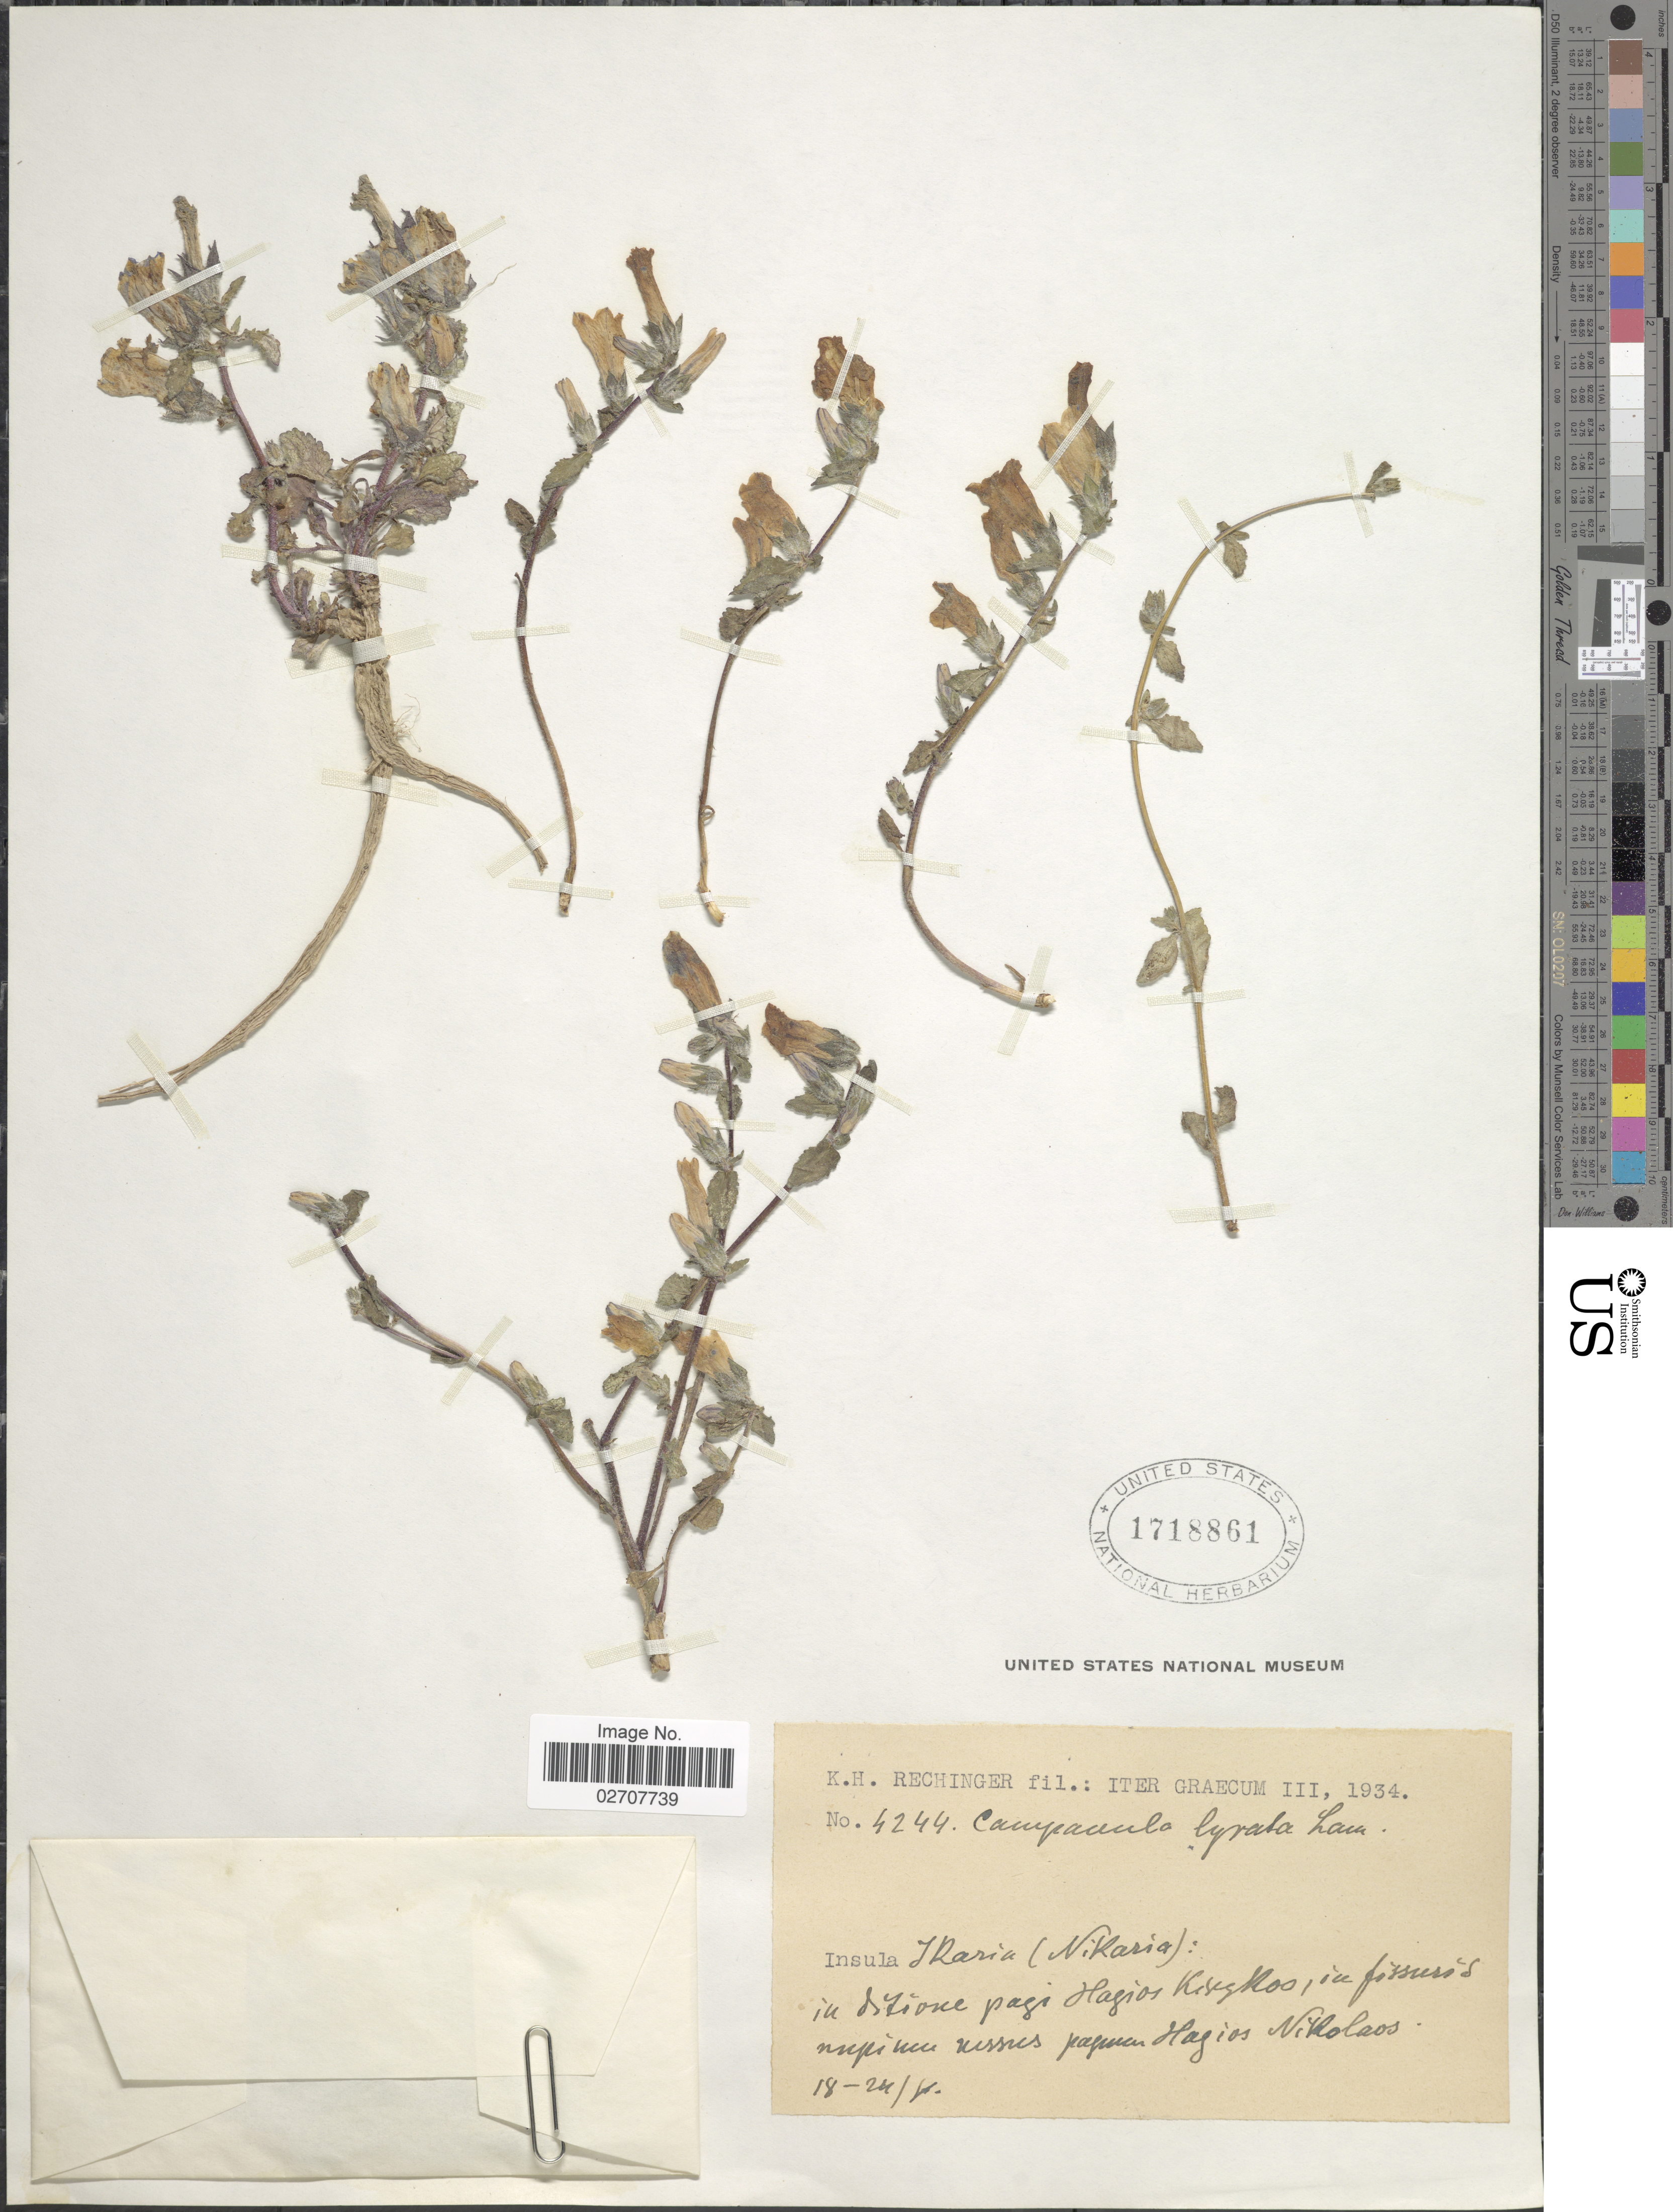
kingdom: Plantae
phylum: Tracheophyta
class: Magnoliopsida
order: Asterales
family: Campanulaceae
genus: Campanula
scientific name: Campanula lyrata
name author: Lam.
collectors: K. H. Rechinger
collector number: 4244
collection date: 1934-05-18/1934-05-24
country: Greece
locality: Graecum. Insula Ikaria (Nikaria): in ditione pagi Hagios Kirykos, in fissuris rupium versus pagum Hagios Nikolaos.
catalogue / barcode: US 1718861